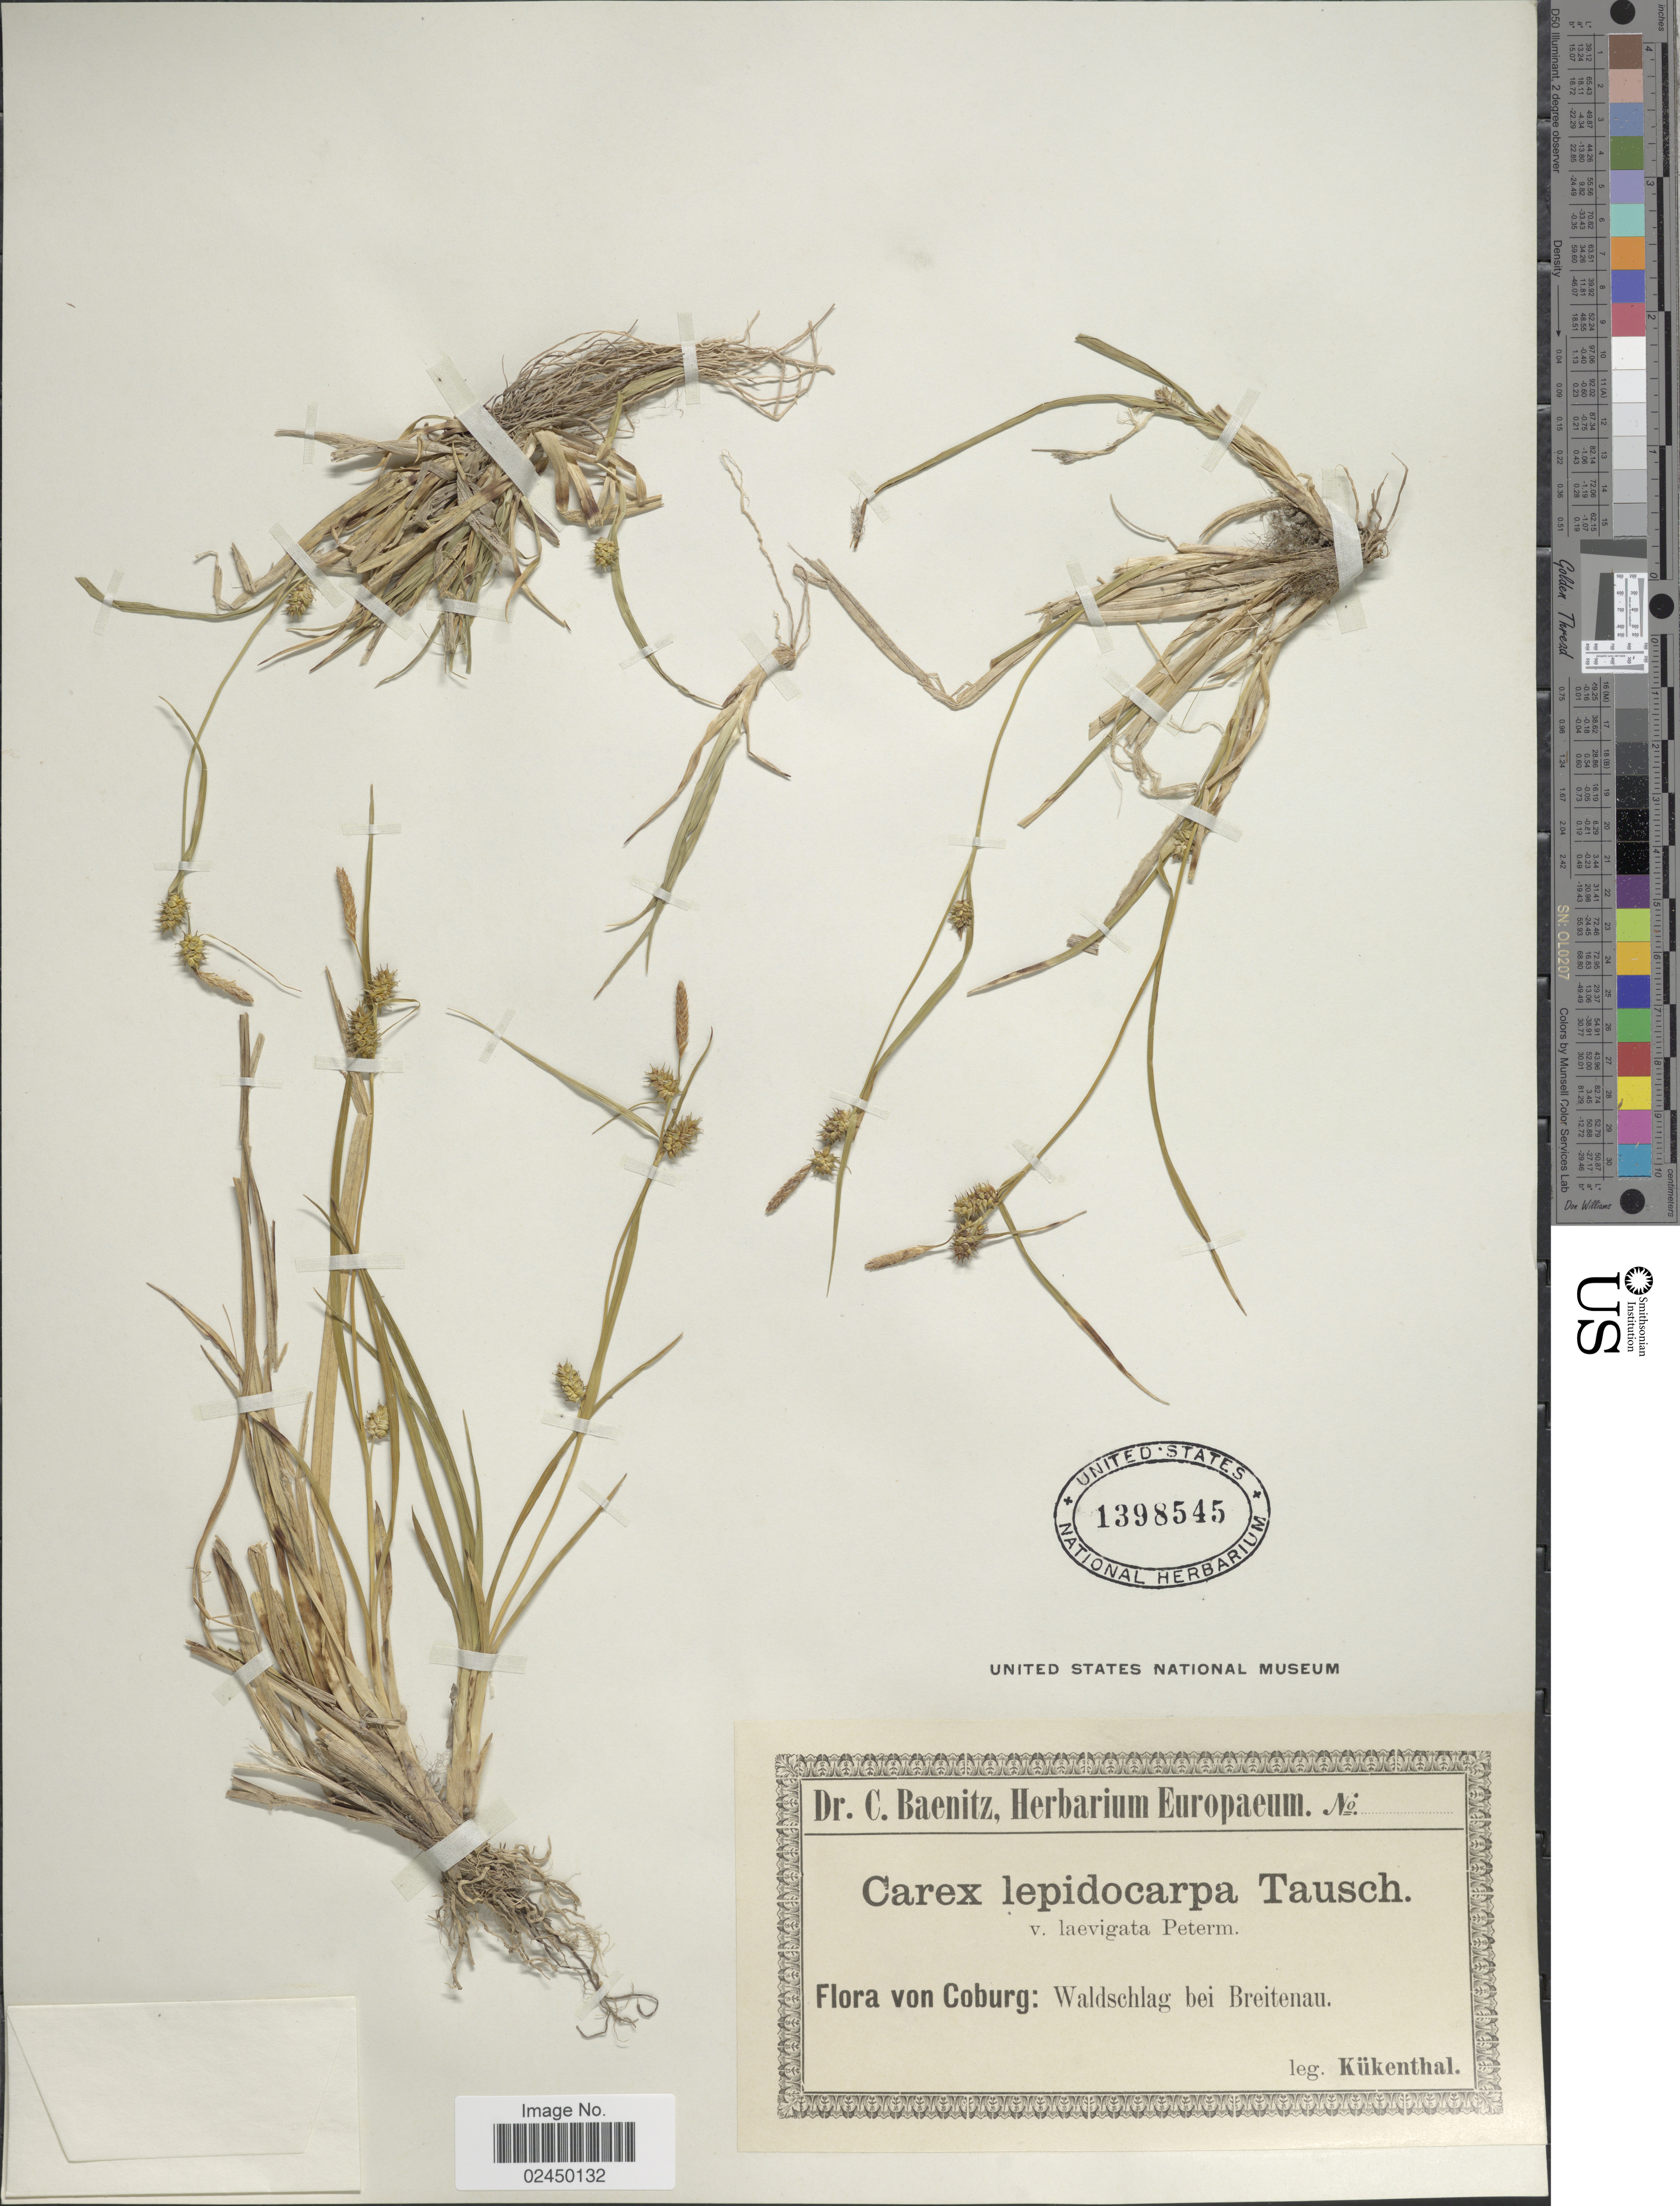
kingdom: Plantae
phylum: Tracheophyta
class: Liliopsida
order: Poales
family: Cyperaceae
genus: Carex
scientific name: Carex lepidocarpa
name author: Tausch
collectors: G. Kükenthal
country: Germany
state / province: Rhineland-Palatinate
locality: Coburg: Waldschalg bei Breitenau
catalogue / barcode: US 1398545